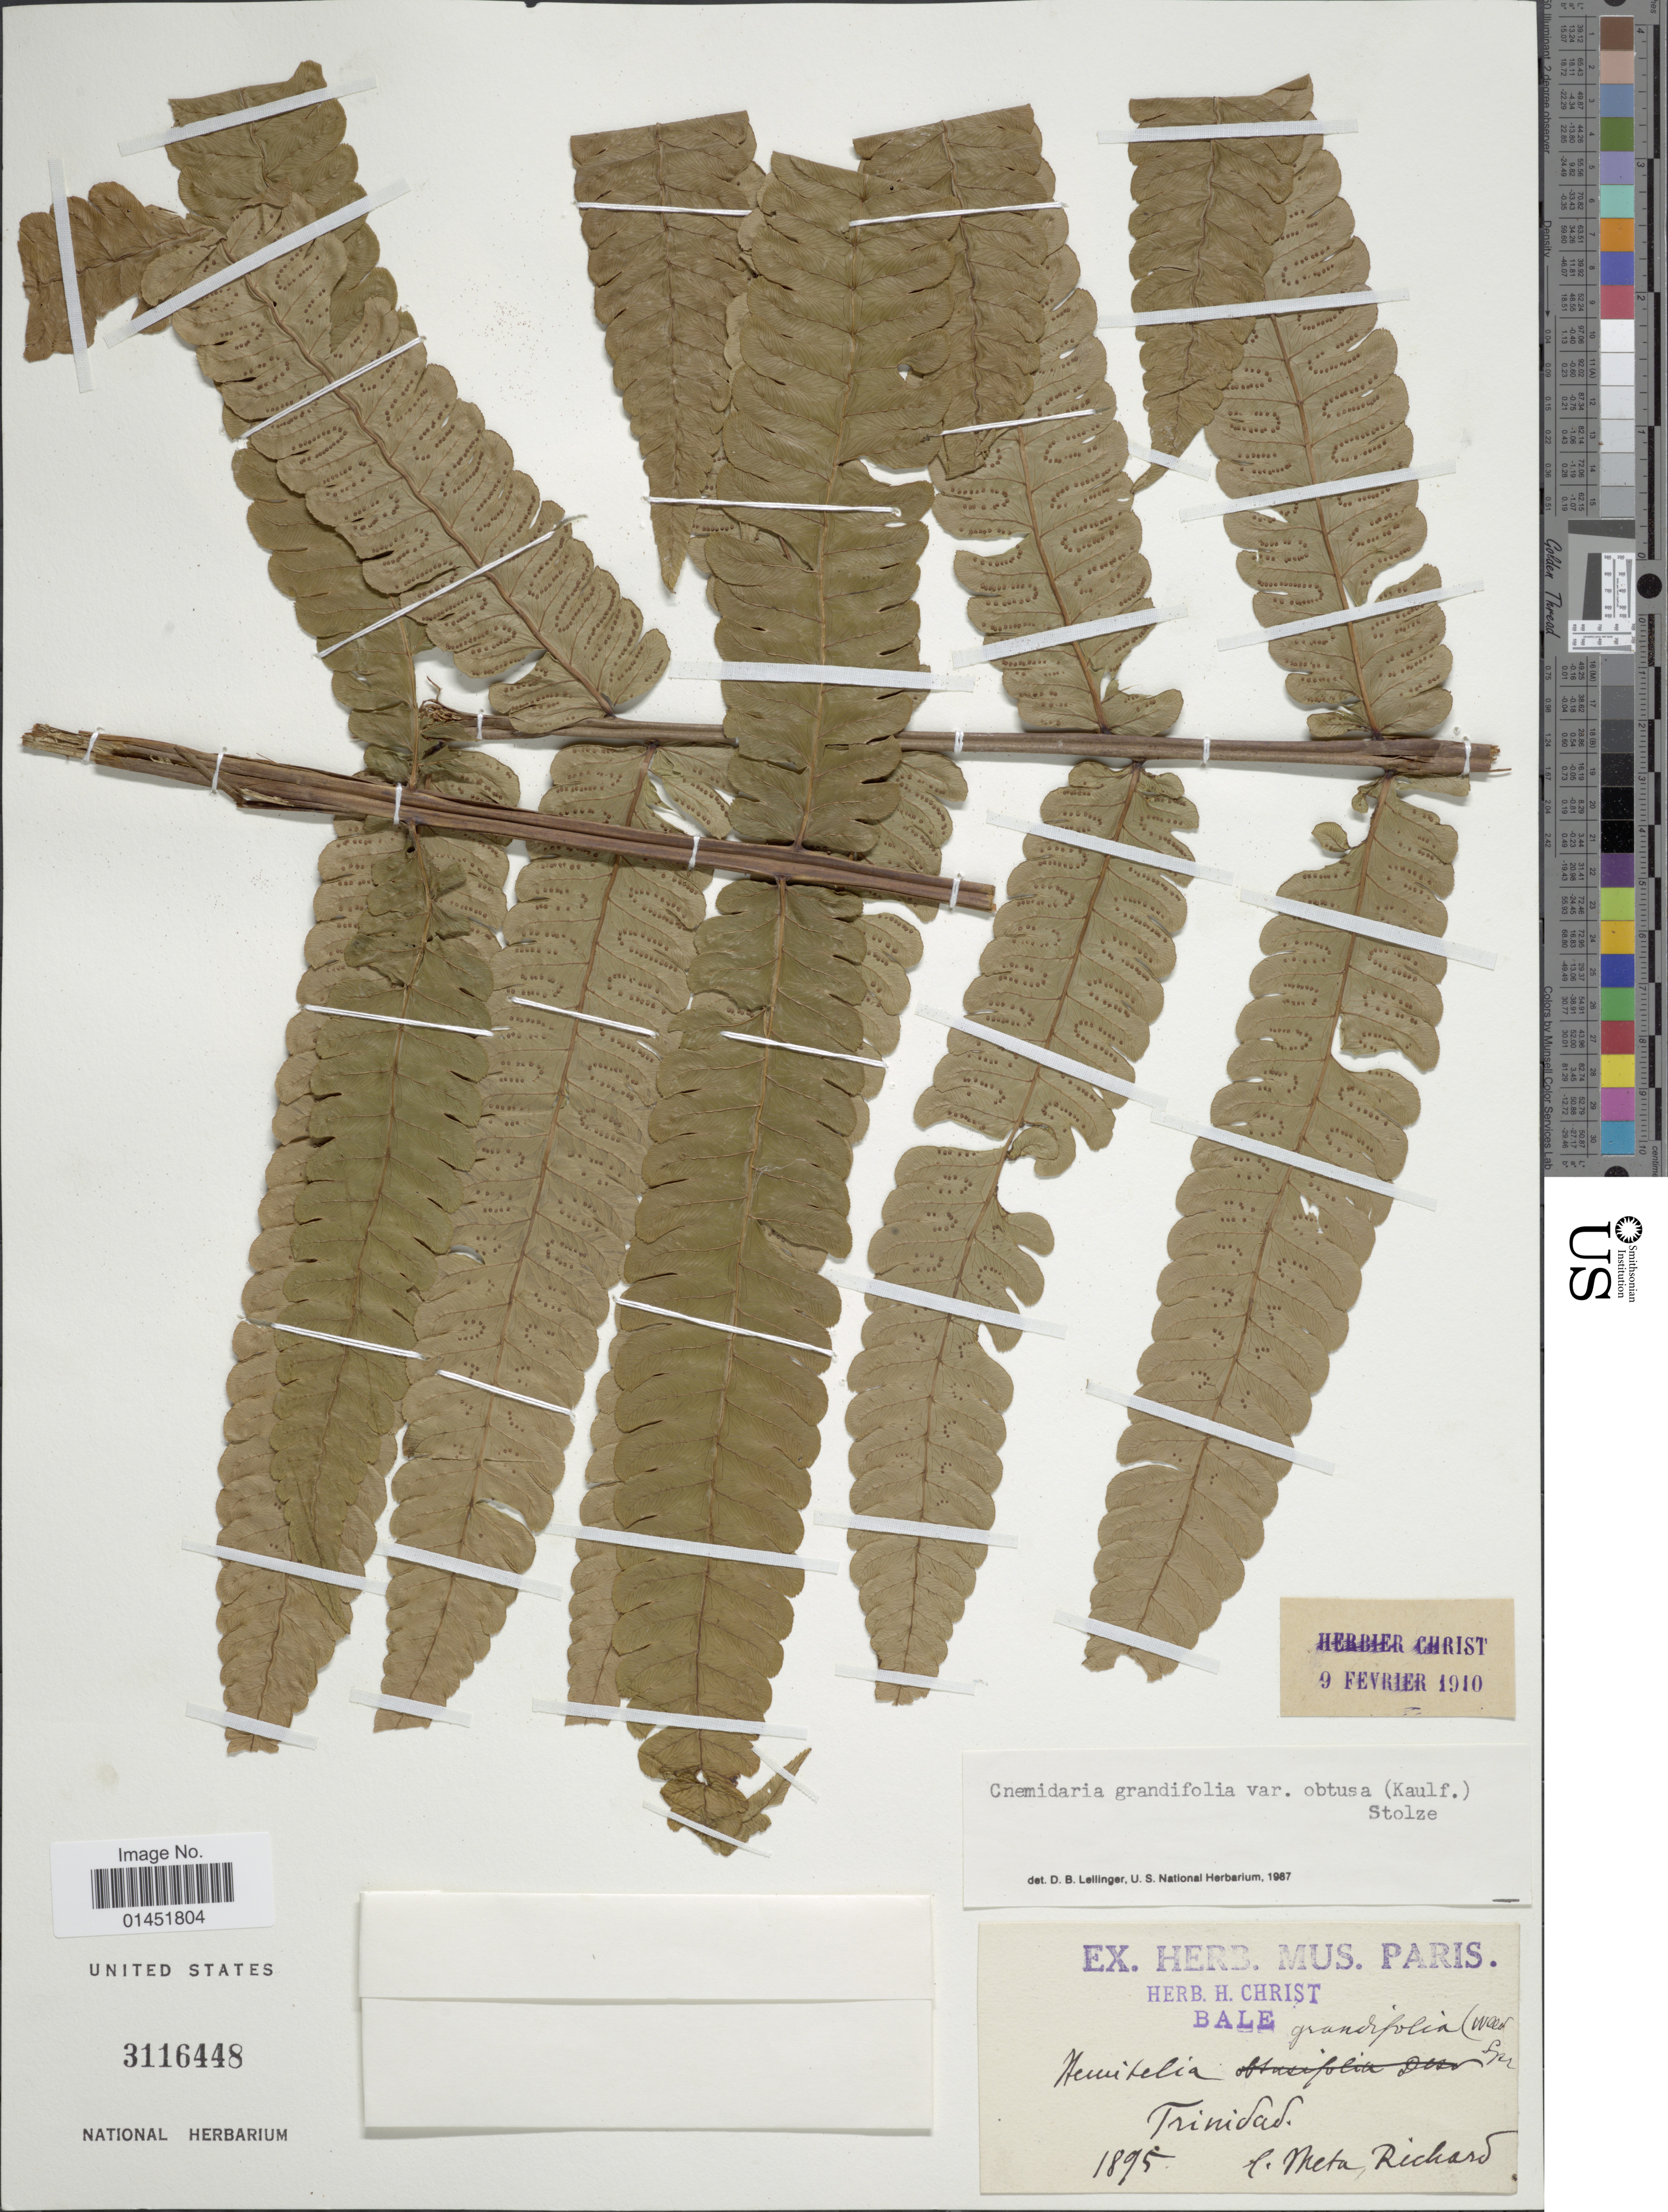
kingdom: Plantae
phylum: Tracheophyta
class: Polypodiopsida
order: Cyatheales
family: Cyatheaceae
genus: Cyathea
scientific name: Cyathea grandifolia var. obtusa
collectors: M. Richard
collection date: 1895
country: Trinidad and Tobago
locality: Trinidad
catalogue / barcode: US 3116448